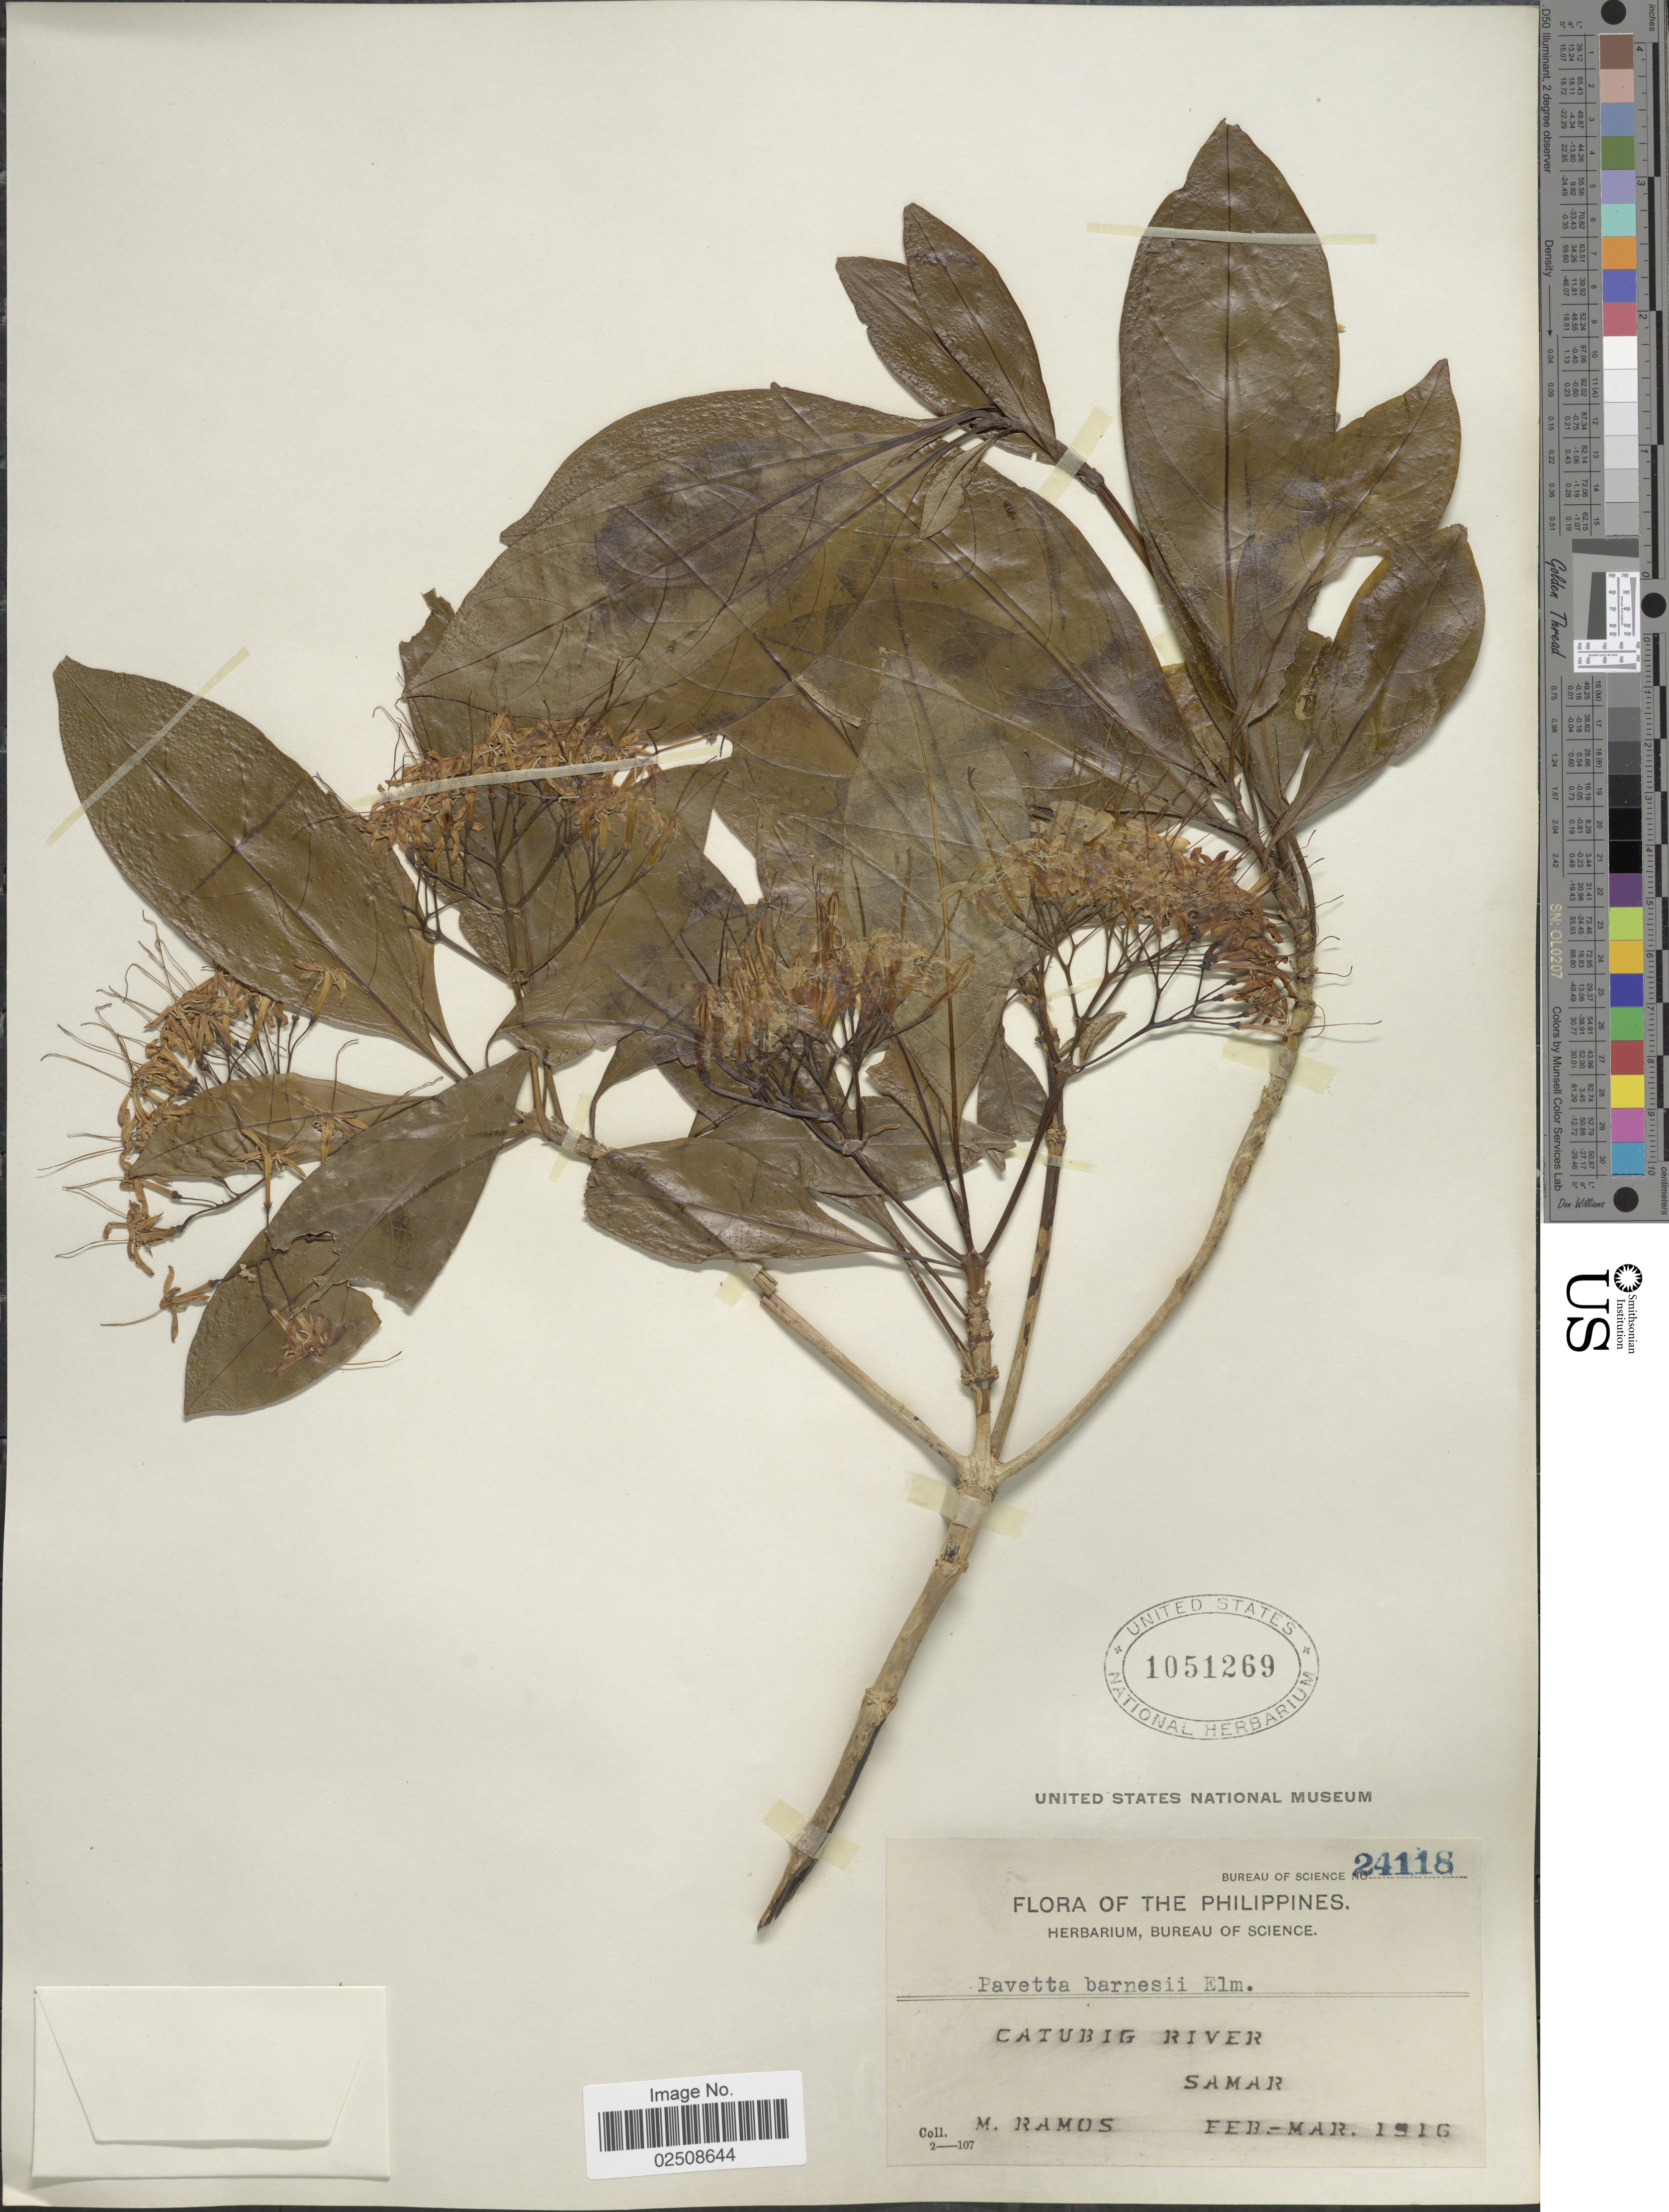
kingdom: Plantae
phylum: Tracheophyta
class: Magnoliopsida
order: Gentianales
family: Rubiaceae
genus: Pavetta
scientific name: Pavetta indica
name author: L.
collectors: M. Ramos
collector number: Bureau of Science 24118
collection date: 1916-02/1916-03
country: Philippines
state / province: Eastern Visayas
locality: Catubig River, Samar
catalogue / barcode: US 1051269